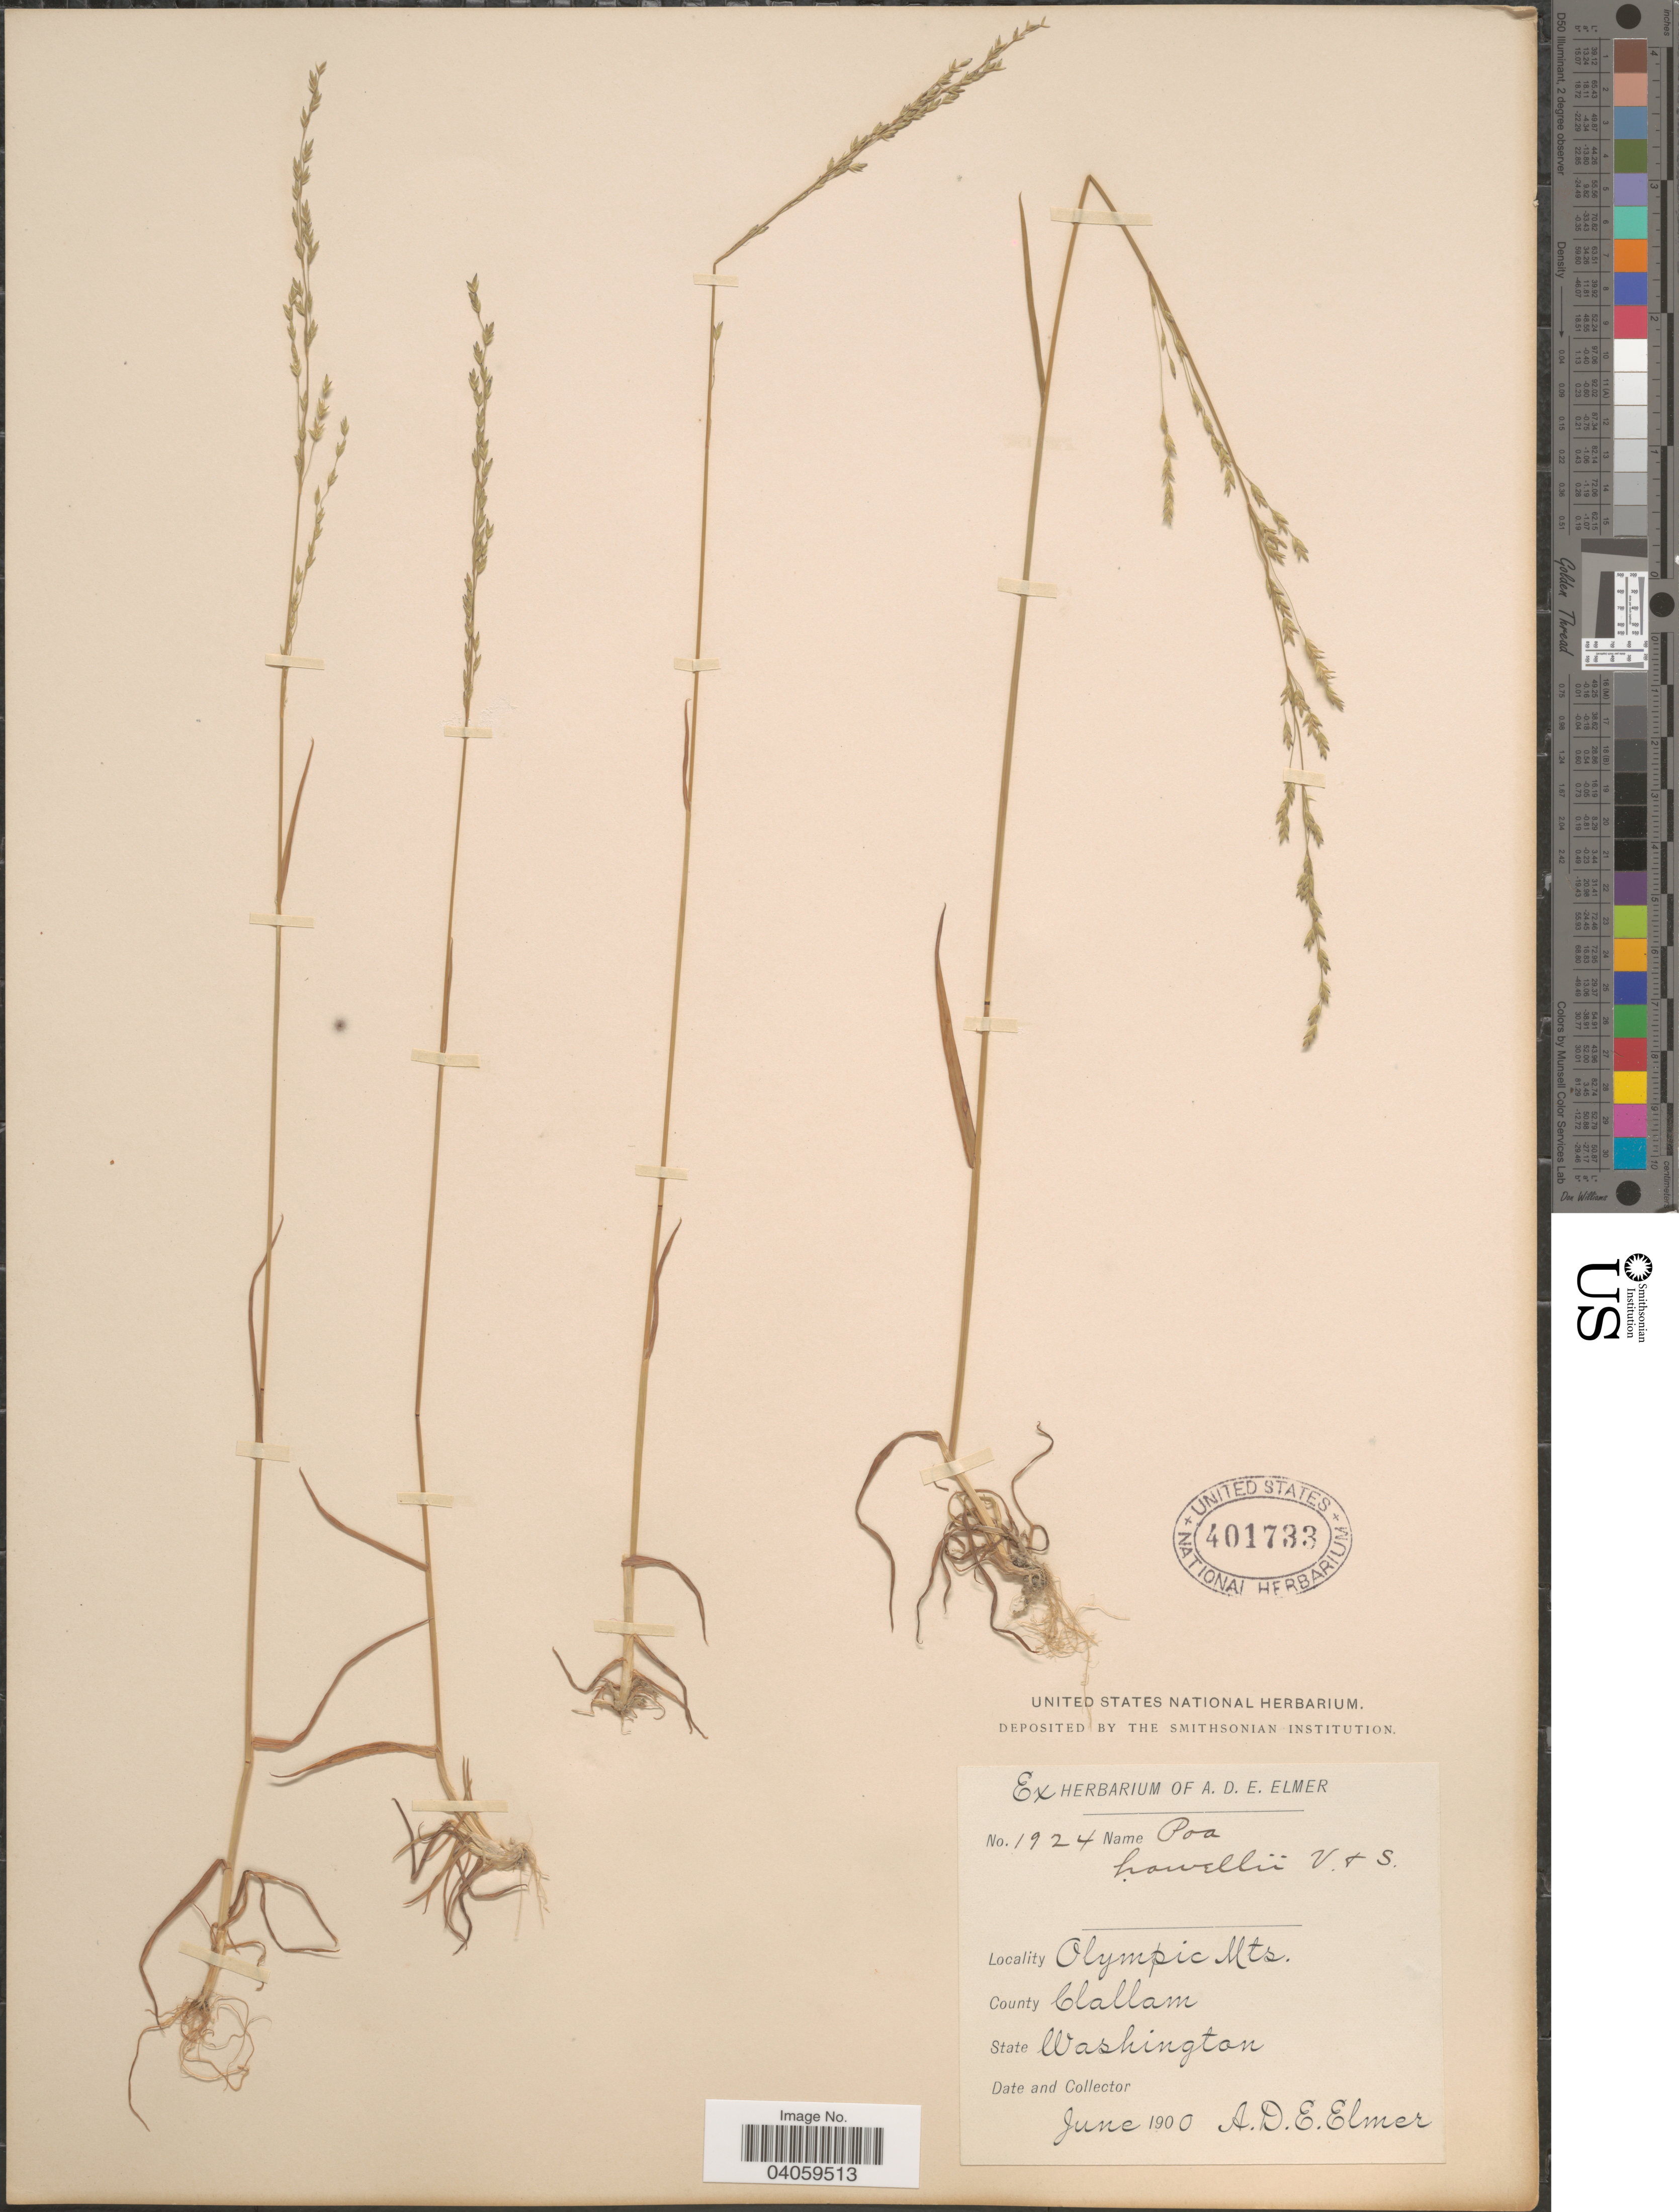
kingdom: Plantae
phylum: Tracheophyta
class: Liliopsida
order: Poales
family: Poaceae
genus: Poa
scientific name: Poa howellii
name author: Vasey & Scribn.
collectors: A. D. E. Elmer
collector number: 1924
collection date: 1900-06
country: United States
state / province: Washington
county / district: Clallam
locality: Olympic Mts. County Clallam.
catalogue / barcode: US 401733